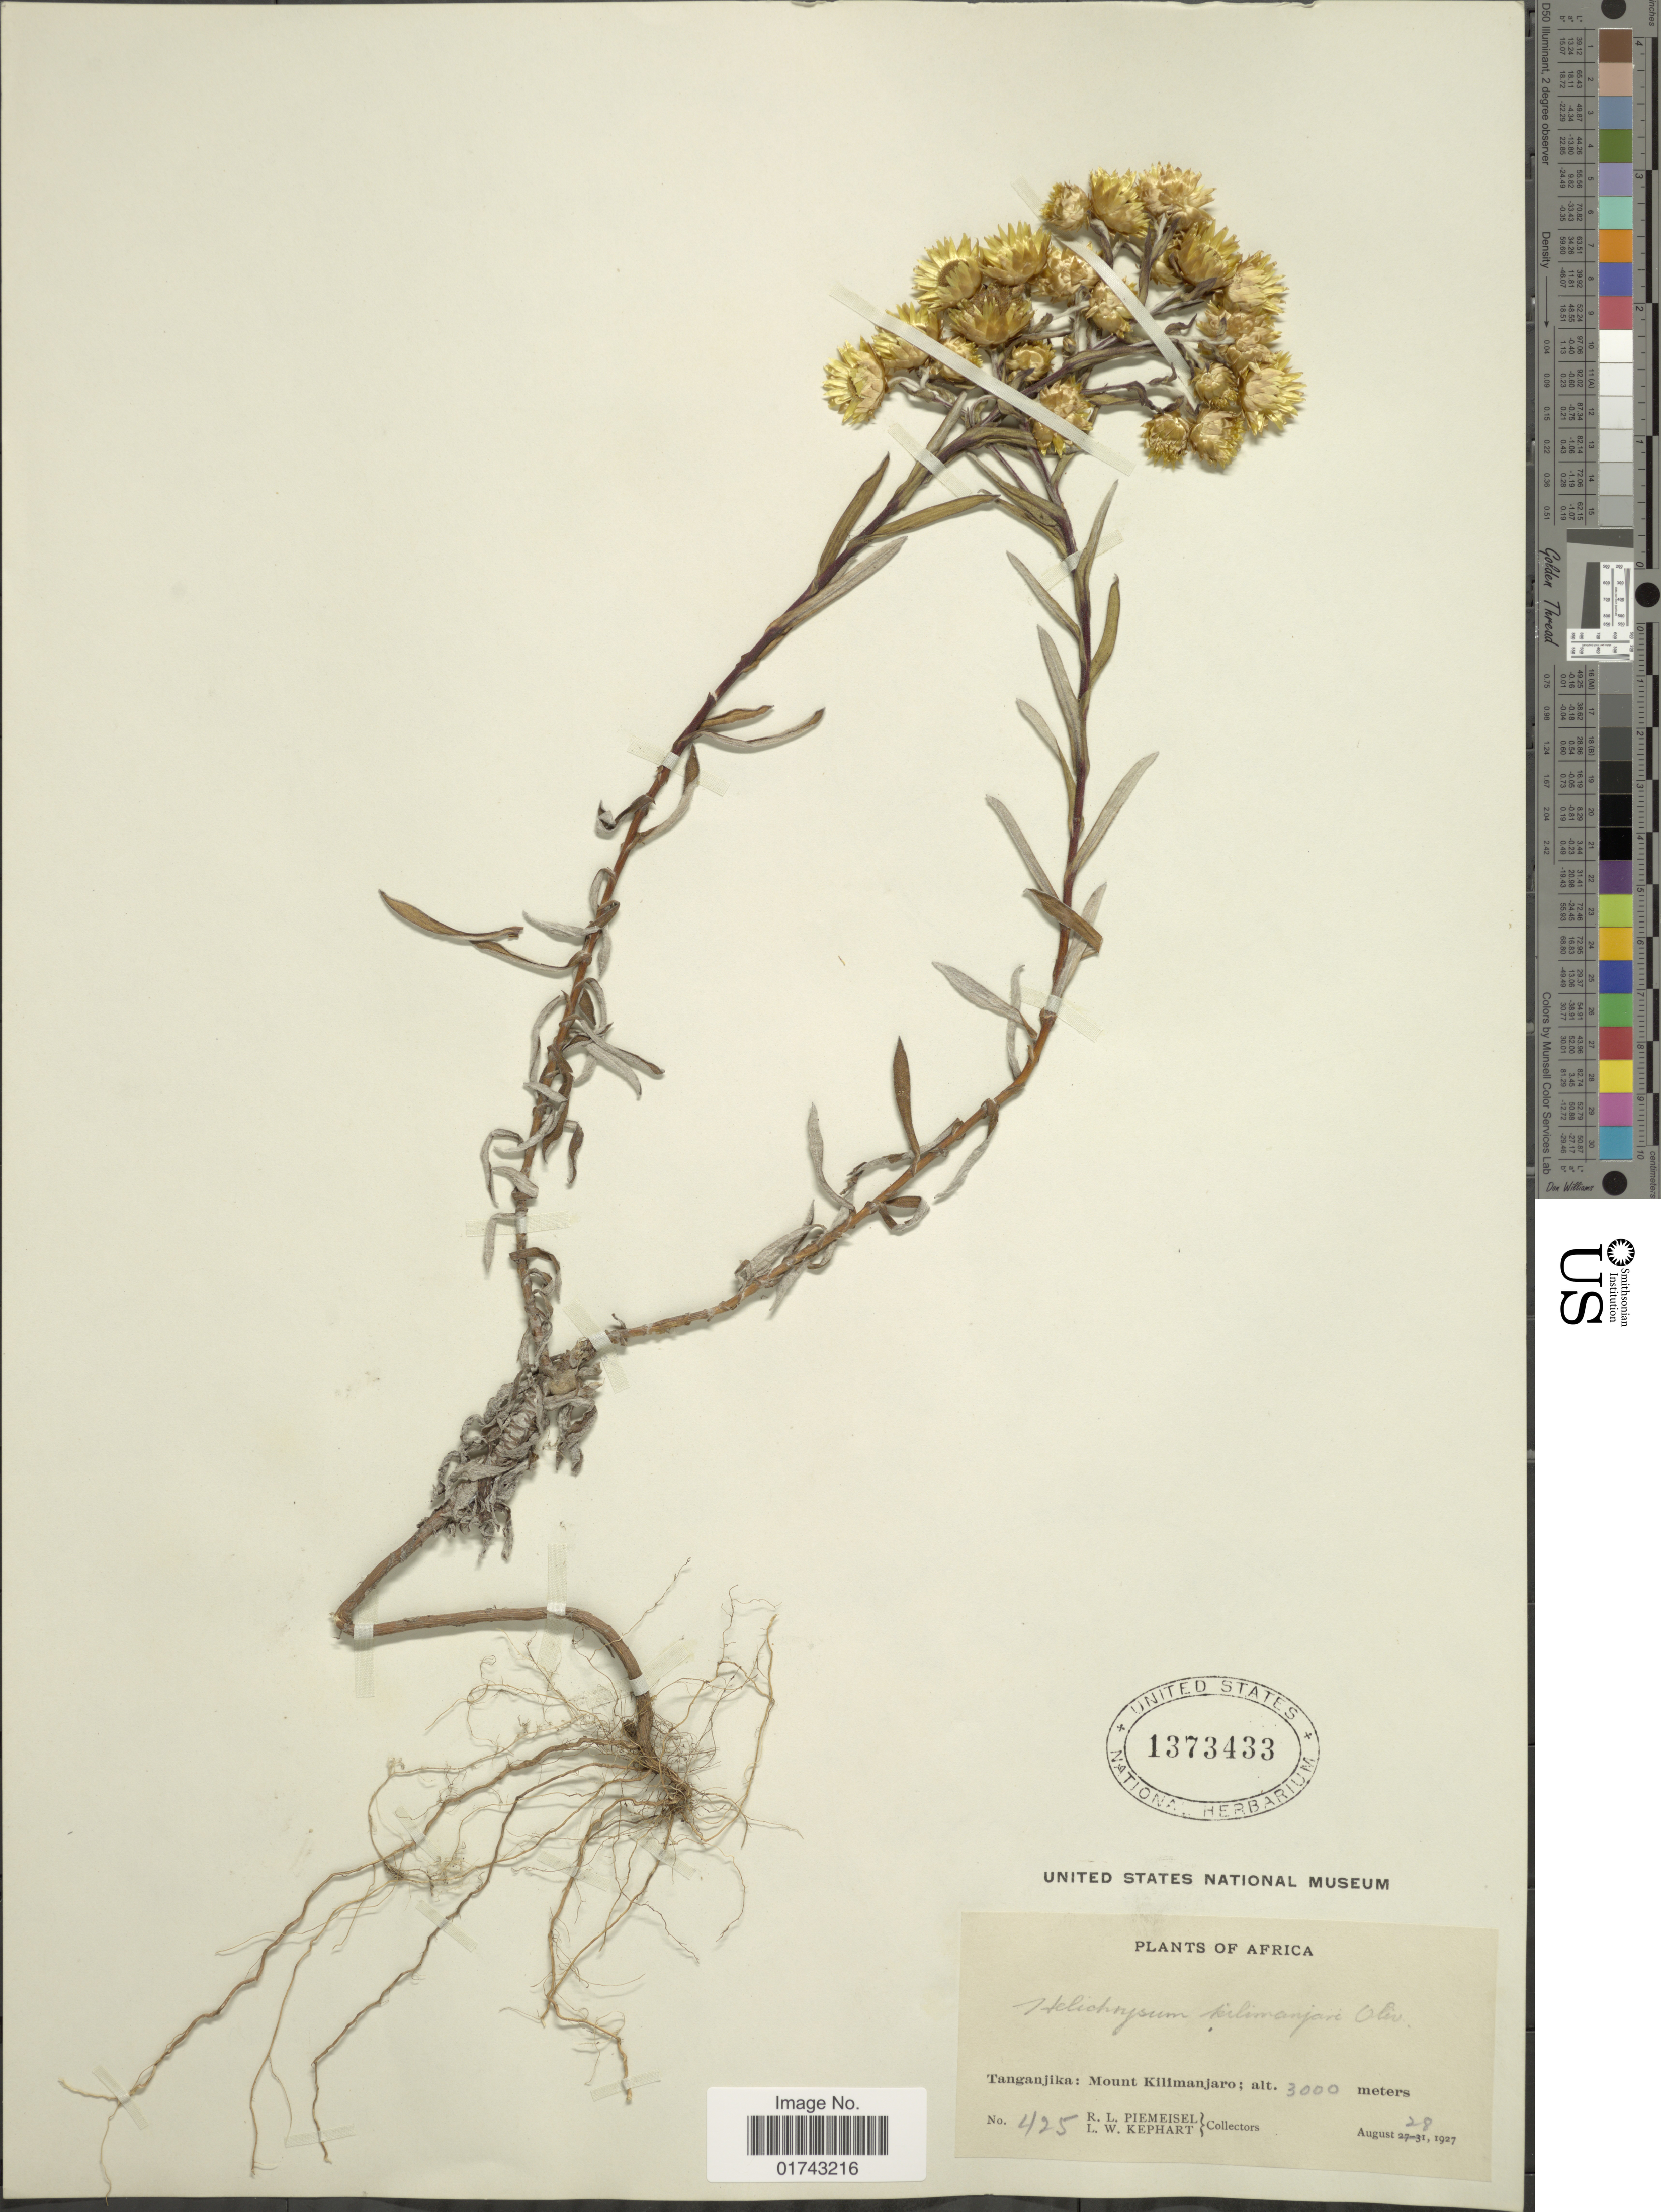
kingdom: Plantae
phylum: Tracheophyta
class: Magnoliopsida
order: Asterales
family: Asteraceae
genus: Helichrysum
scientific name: Helichrysum kilimanjari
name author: Oliv.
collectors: R. L. Piemeisel & L. W. Kephart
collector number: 425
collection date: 1927-08-28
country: Tanzania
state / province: Kilimanjaro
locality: Tanganjika: Mount Kilimanjaro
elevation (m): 3000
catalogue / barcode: US 1373433